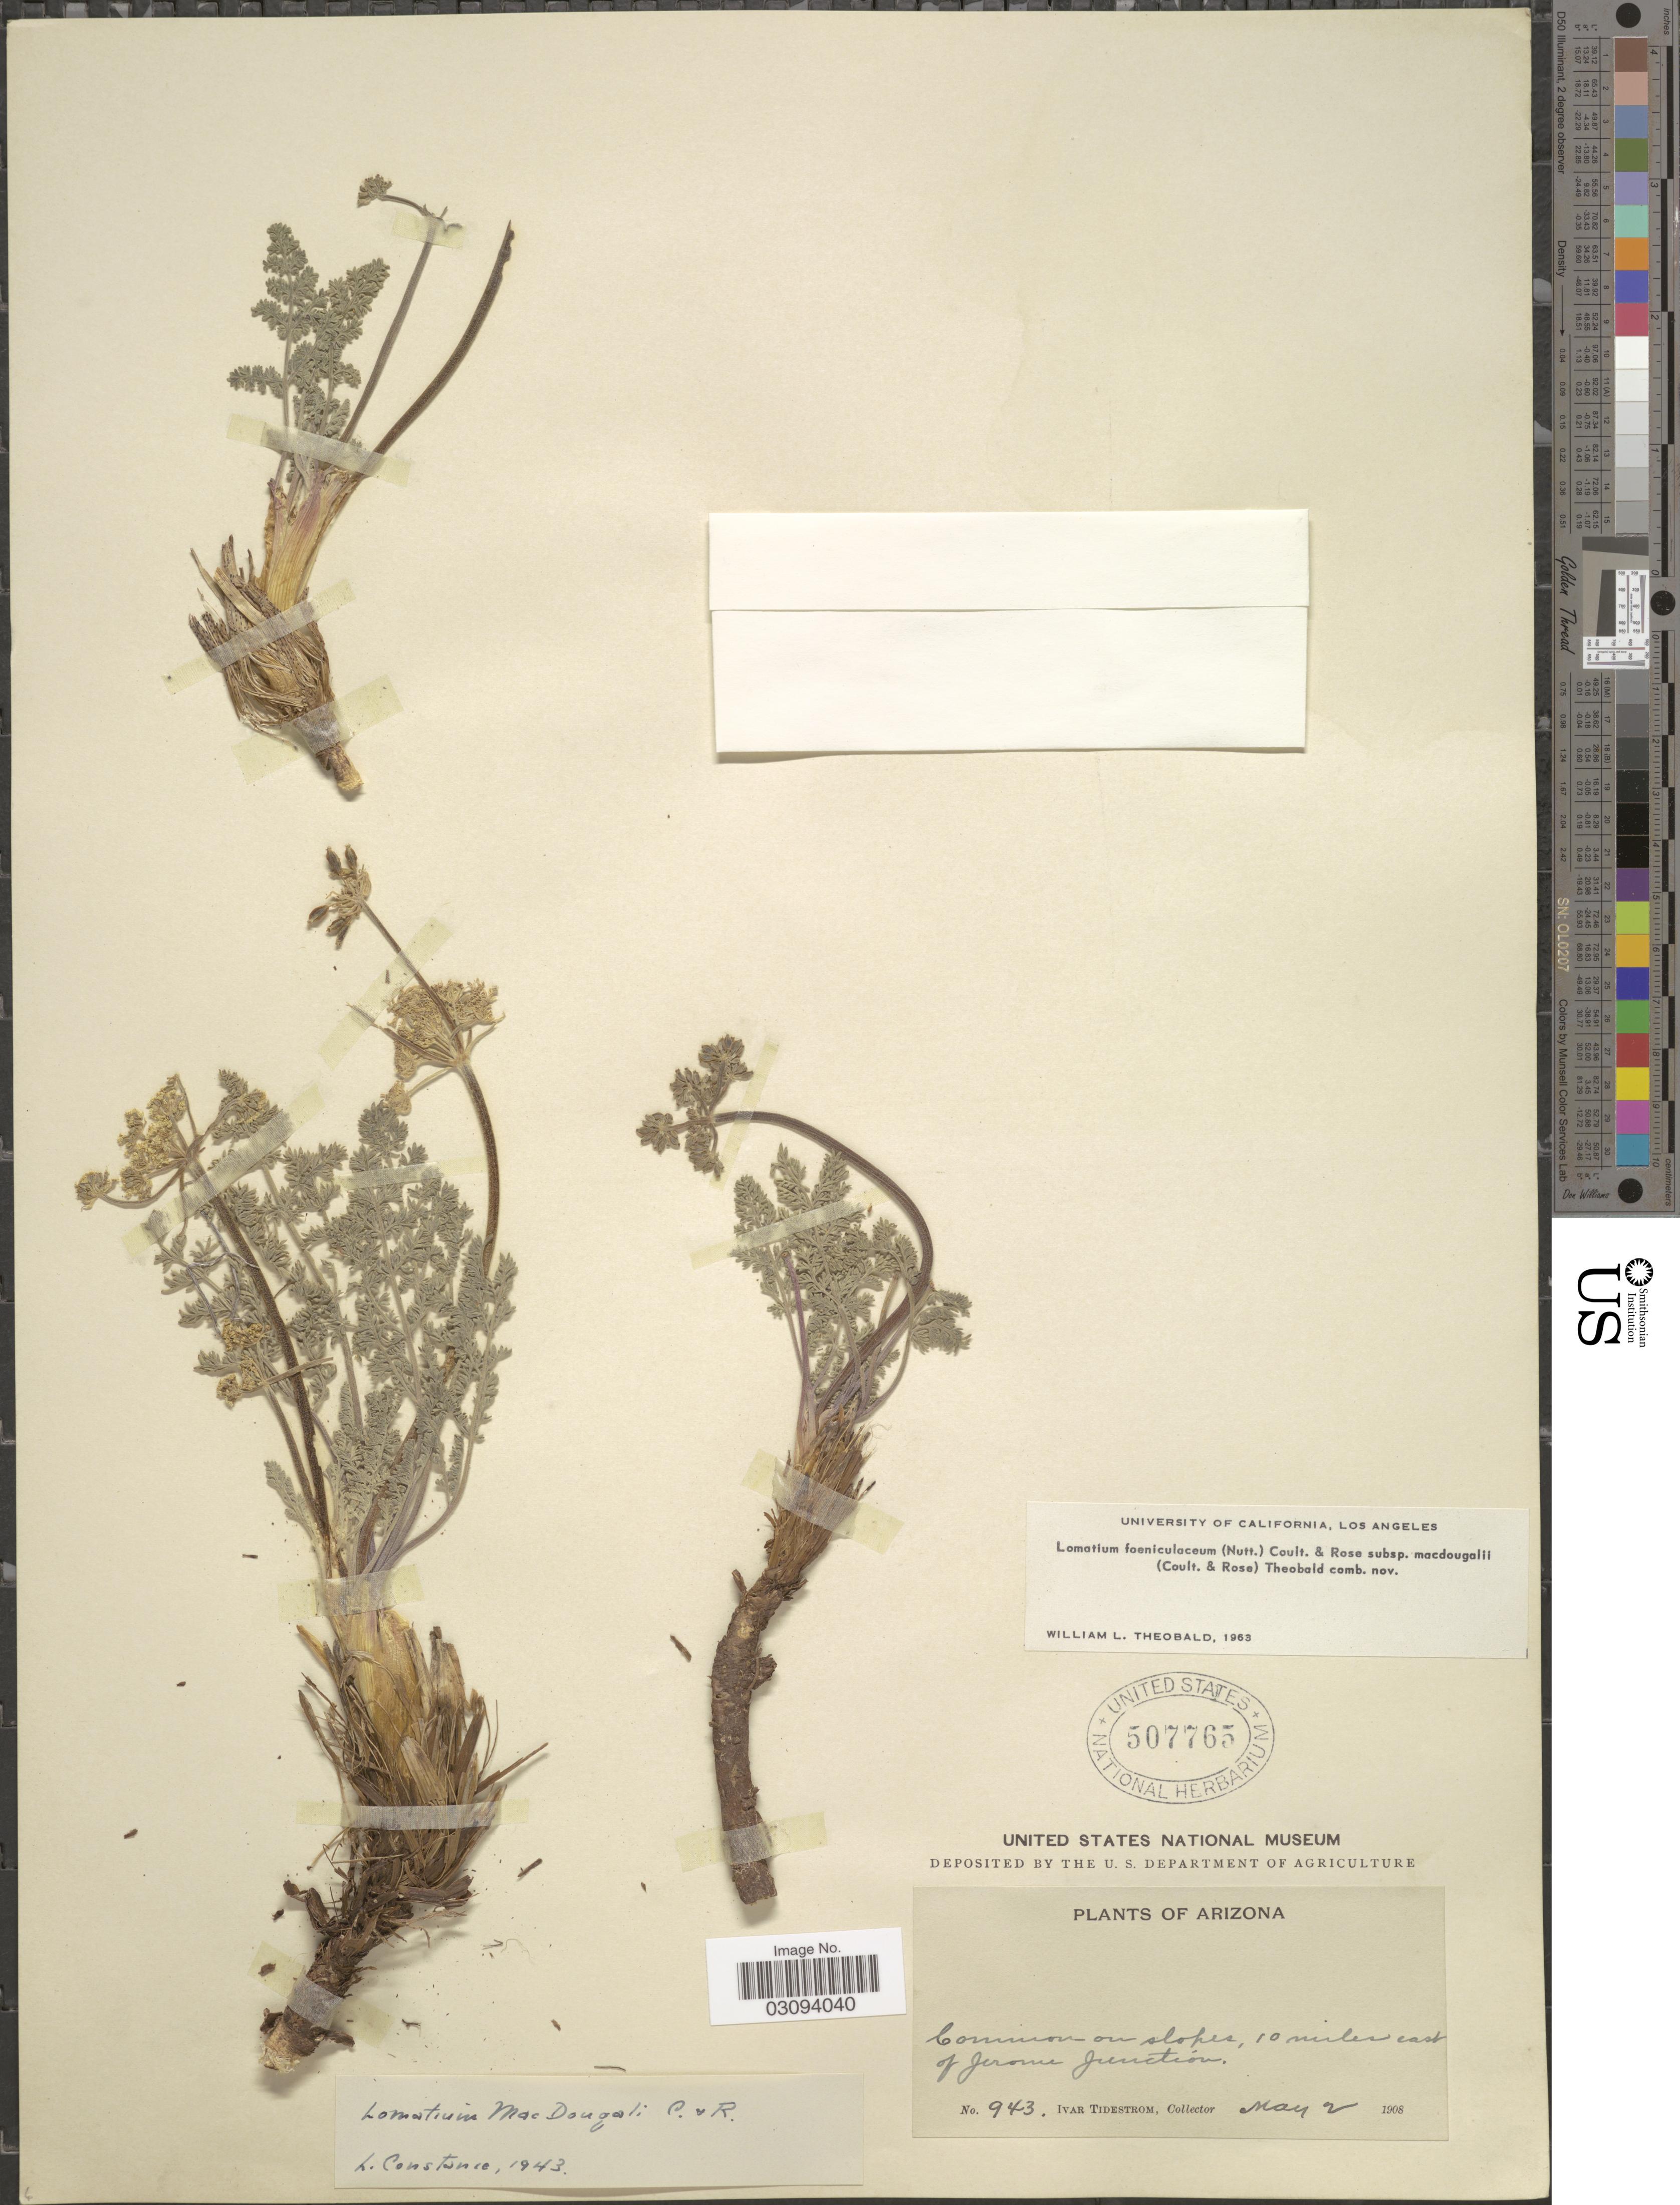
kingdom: Plantae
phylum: Tracheophyta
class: Magnoliopsida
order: Apiales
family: Apiaceae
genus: Lomatium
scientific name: Lomatium foeniculaceum subsp. macdougalii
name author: (J.M. Coult. & Rose) W.L. Theob.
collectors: I. F. Tidestrom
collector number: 943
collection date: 1908-05-02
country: United States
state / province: Arizona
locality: Common on slopes, 10 miles east of Jerome Junction.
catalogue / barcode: US 507765